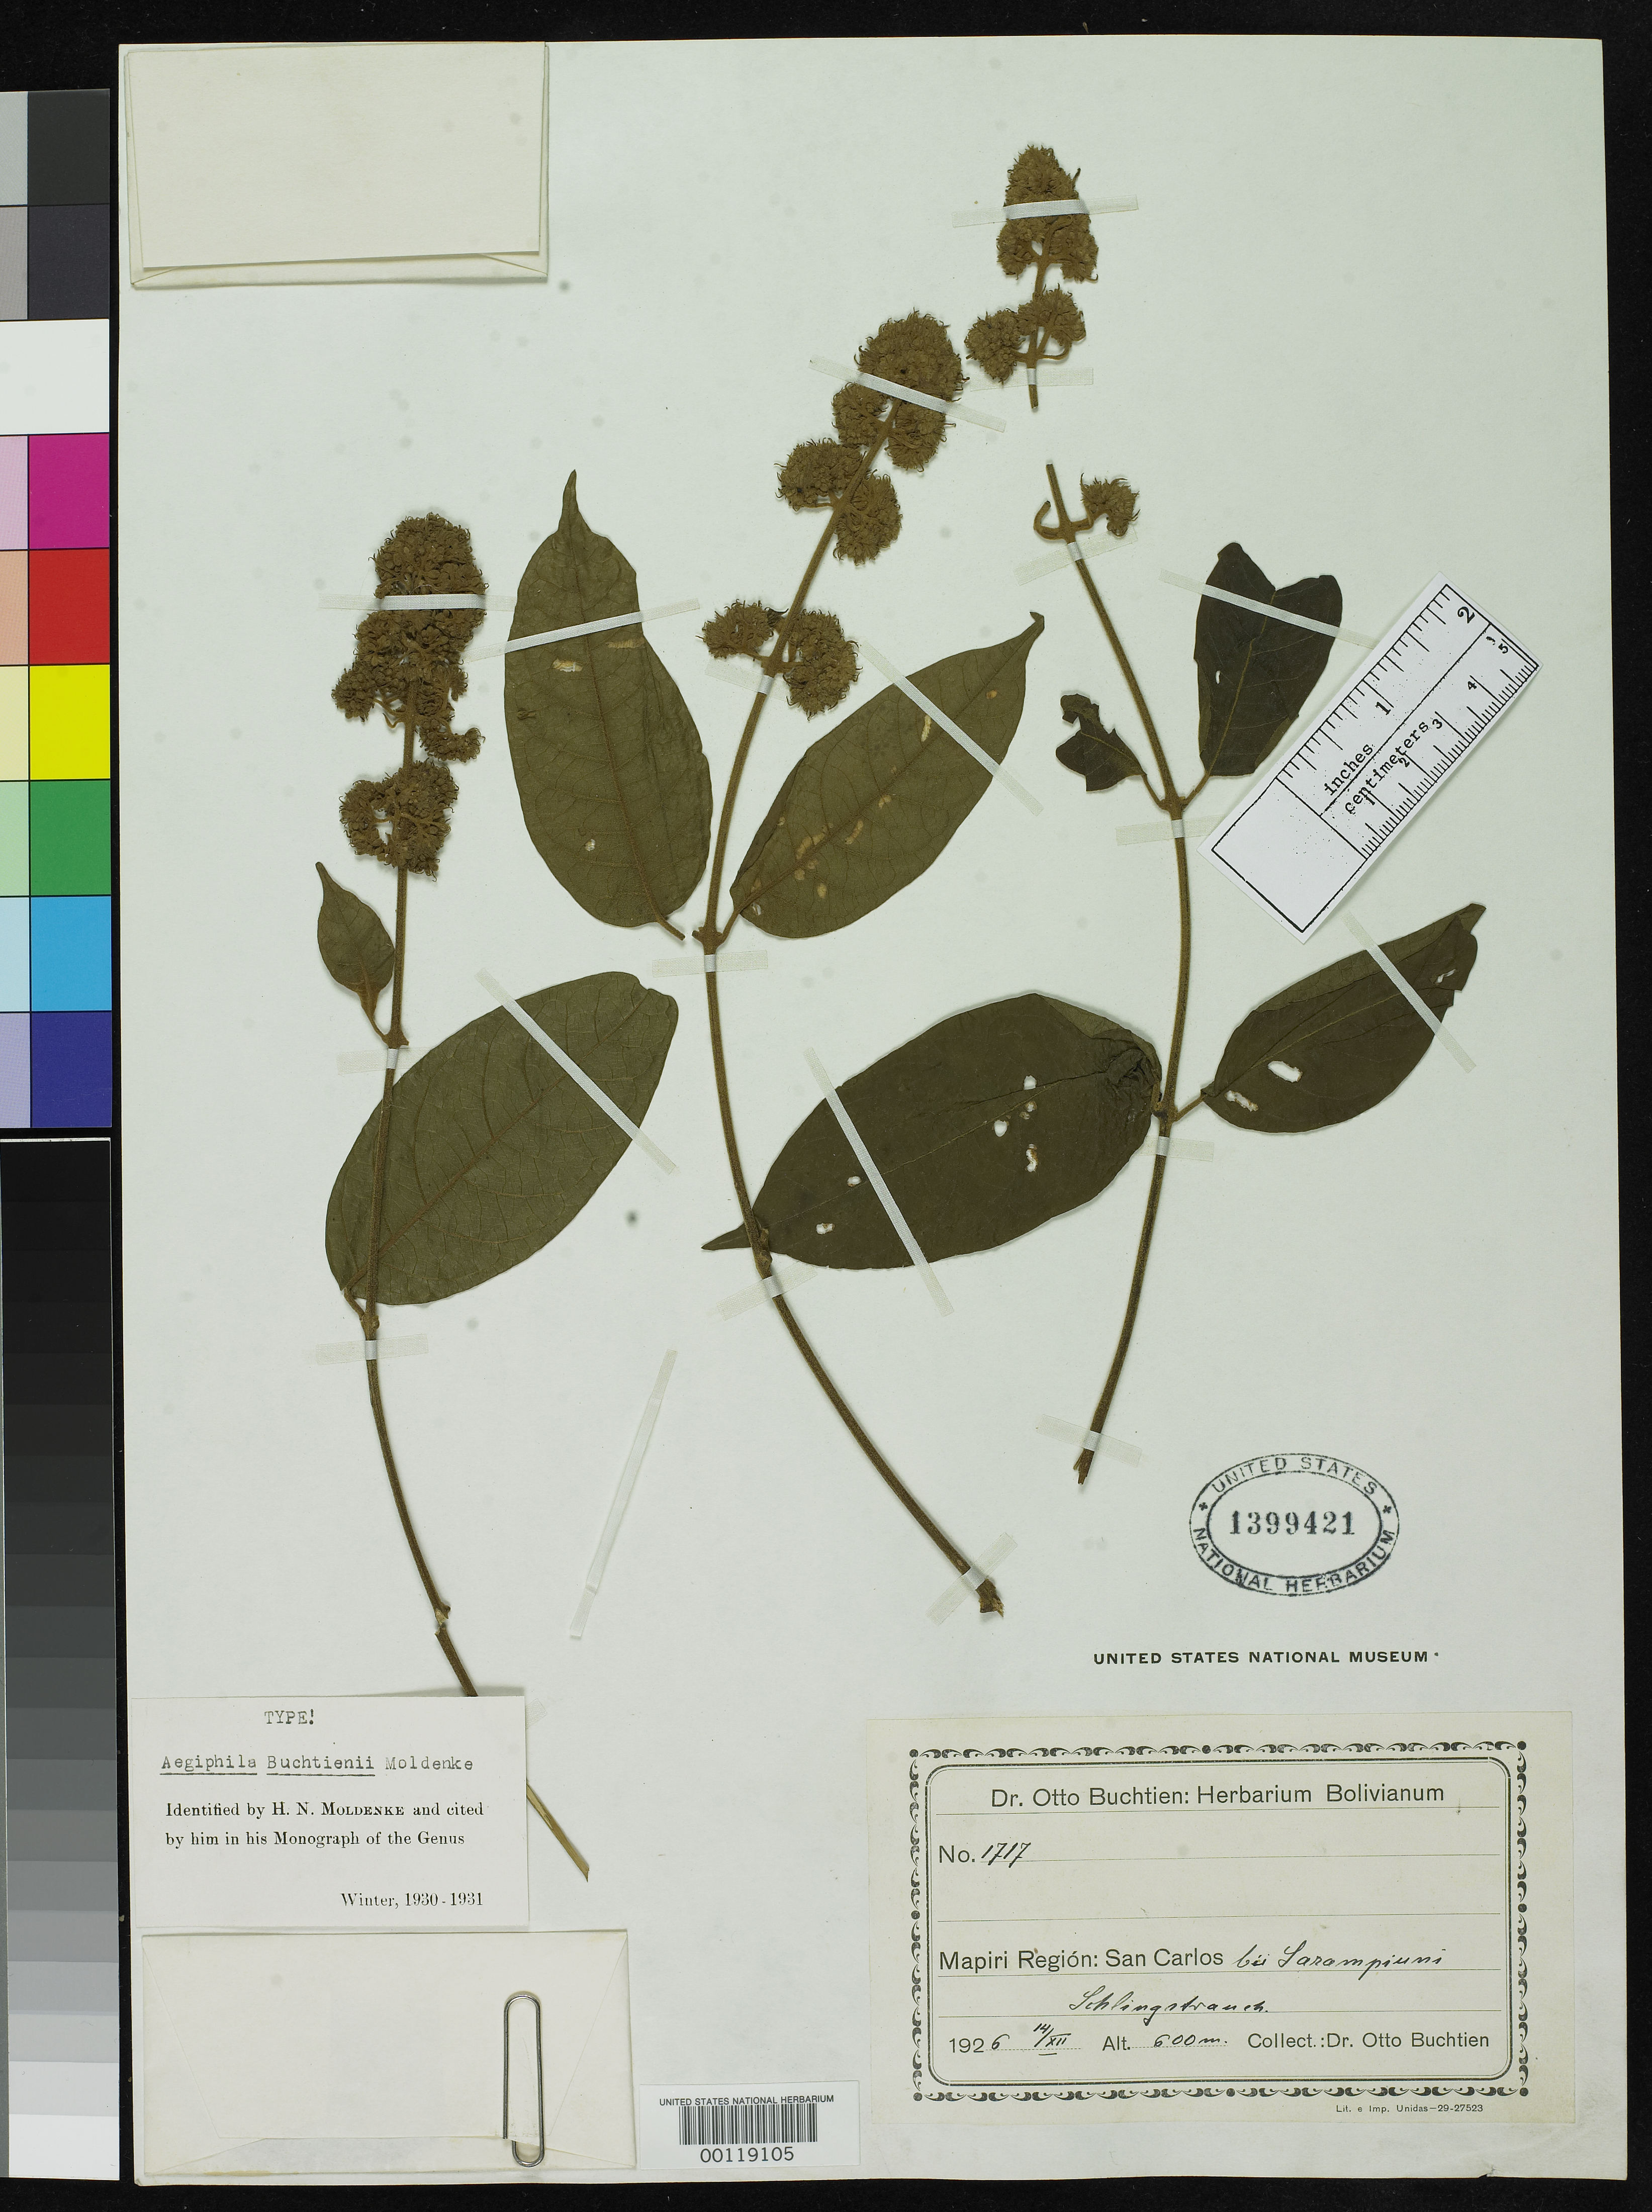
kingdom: Plantae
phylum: Tracheophyta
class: Magnoliopsida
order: Lamiales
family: Lamiaceae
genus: Aegiphila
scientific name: Aegiphila buchtienii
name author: Moldenke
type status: Holotype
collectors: O. Buchtien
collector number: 1717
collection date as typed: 14 Dec 1926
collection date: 1926-12-14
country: Bolivia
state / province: Santa Cruz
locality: San Carlos, Sarampinni, Mapiri region.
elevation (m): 600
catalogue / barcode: US 1399421